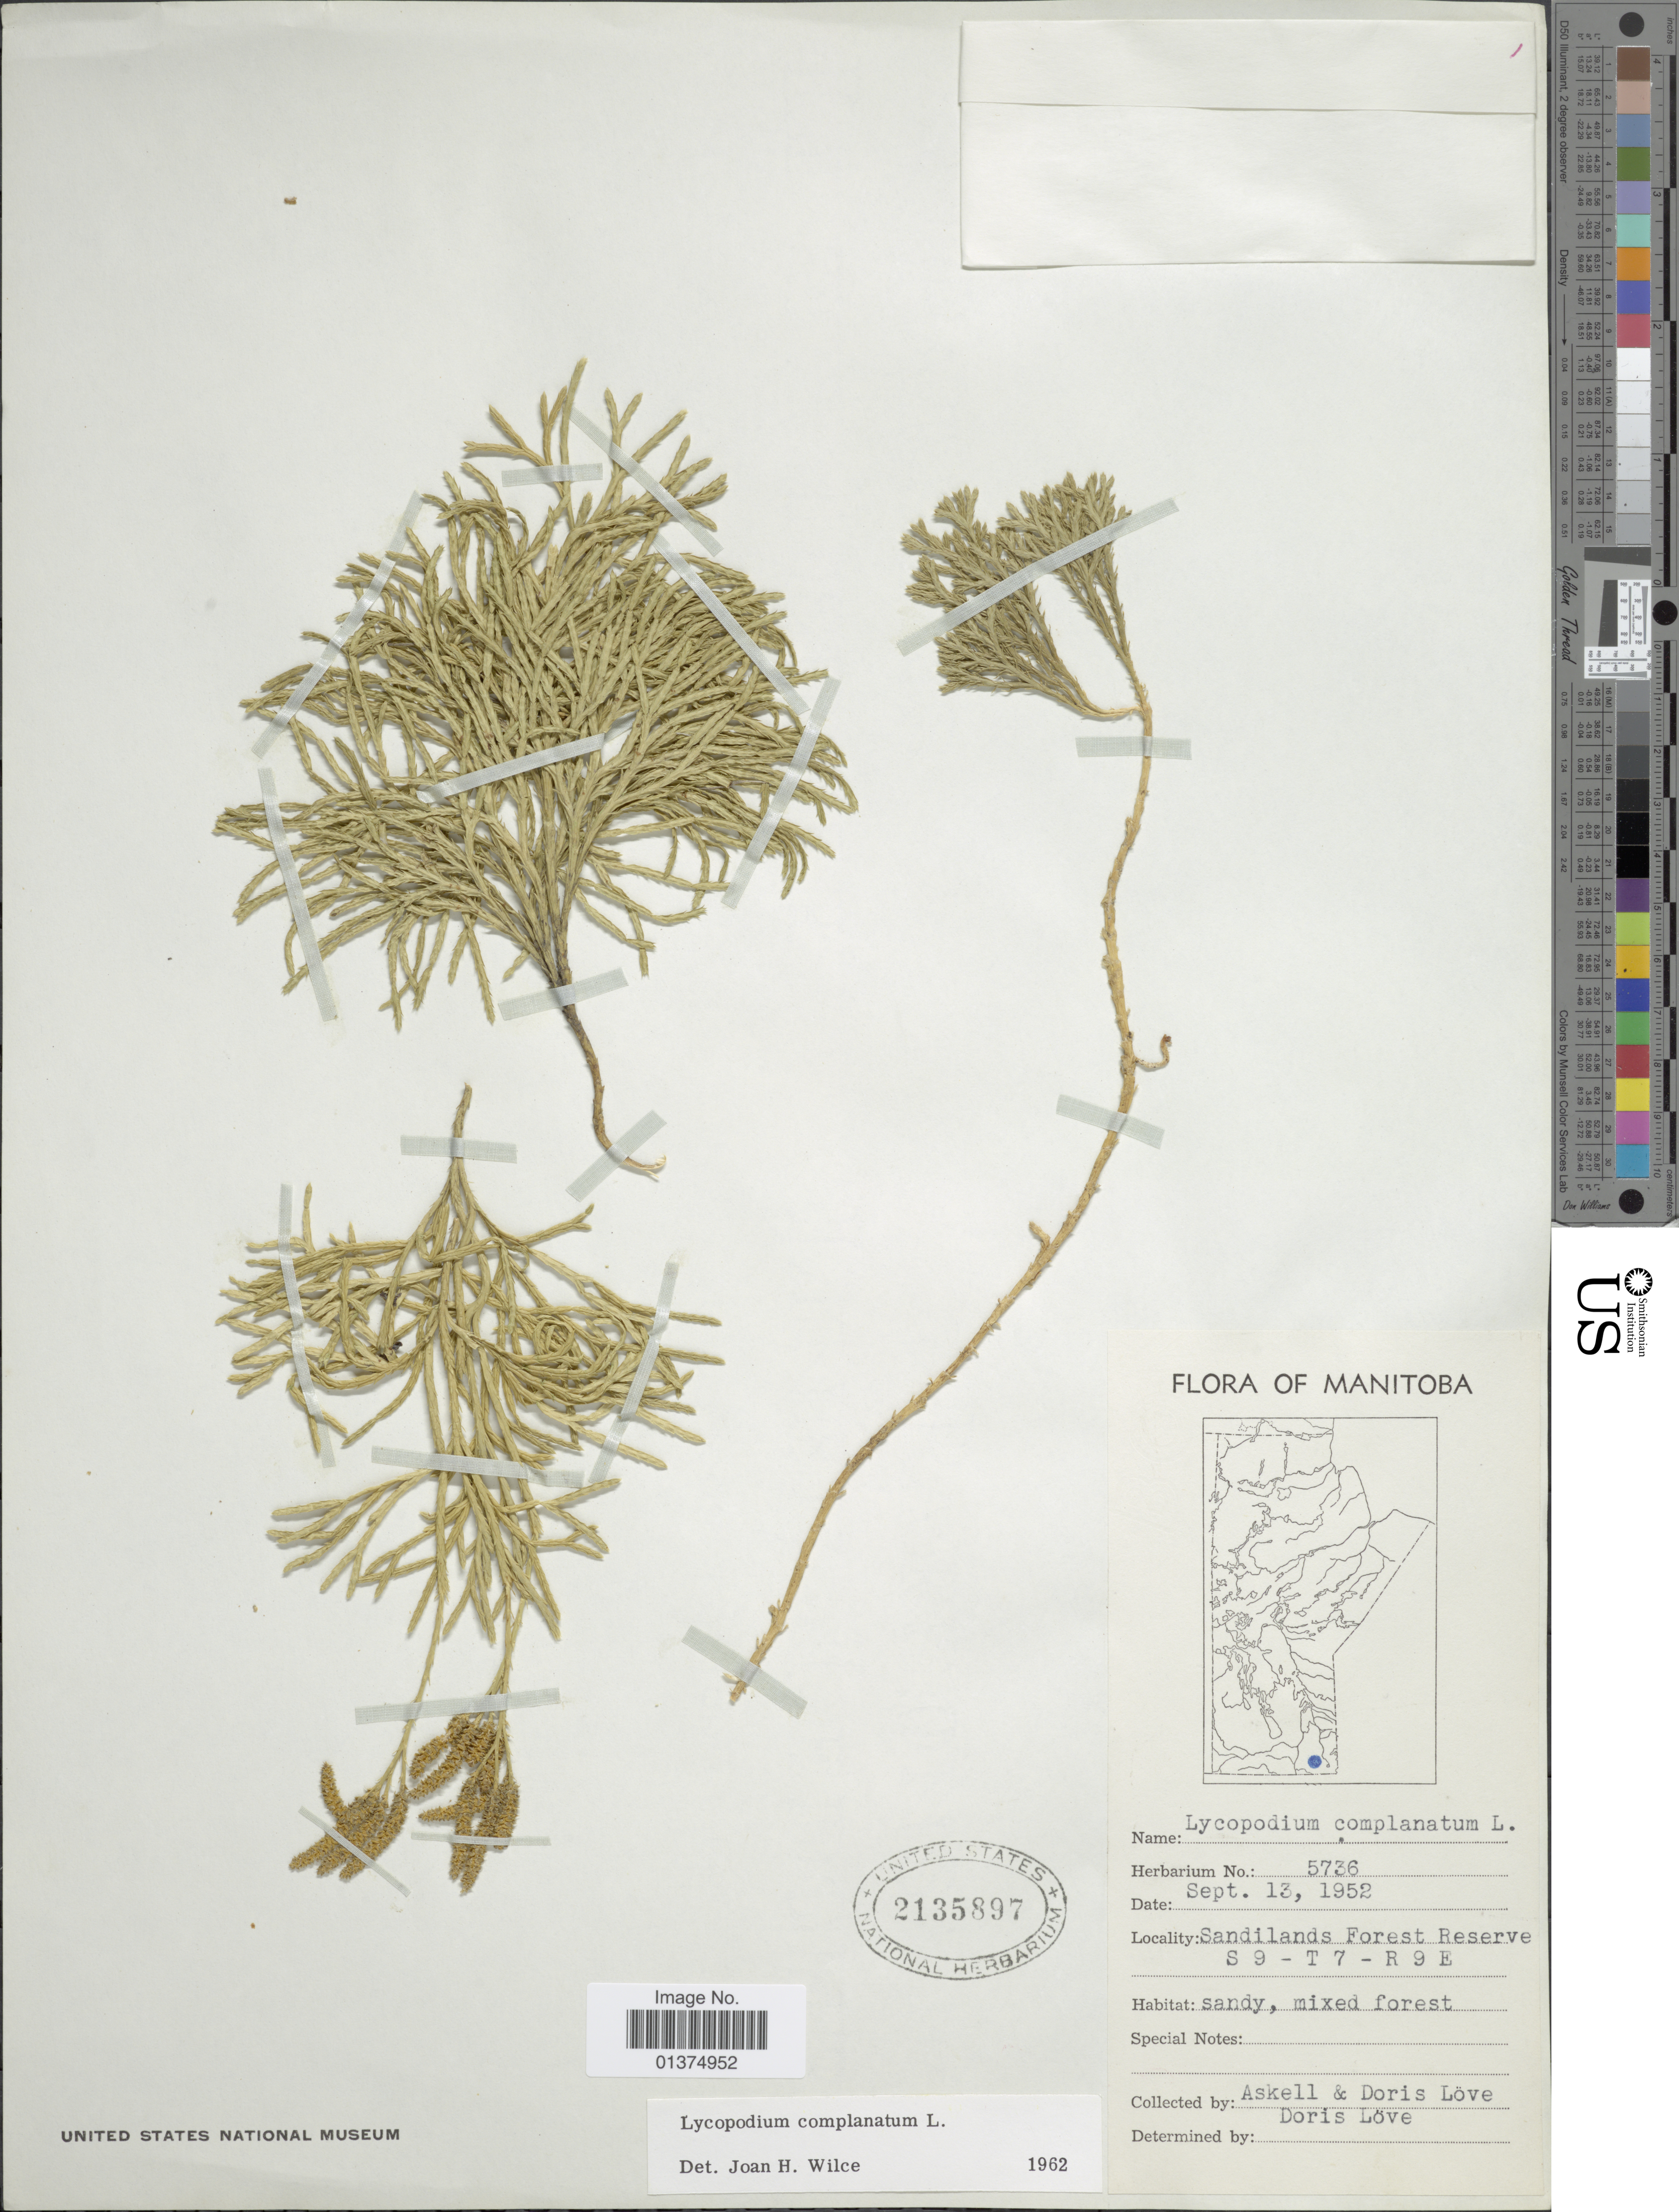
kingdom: Plantae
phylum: Tracheophyta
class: Lycopodiopsida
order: Lycopodiales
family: Lycopodiaceae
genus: Diphasiastrum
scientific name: Diphasiastrum complanatum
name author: (L.) Holub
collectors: Á. Löve & D. Löve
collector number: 5736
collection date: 1952-09-13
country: Canada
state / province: Manitoba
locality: Sandilands Forest Reserve, S9-T7-R9E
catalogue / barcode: US 2135897